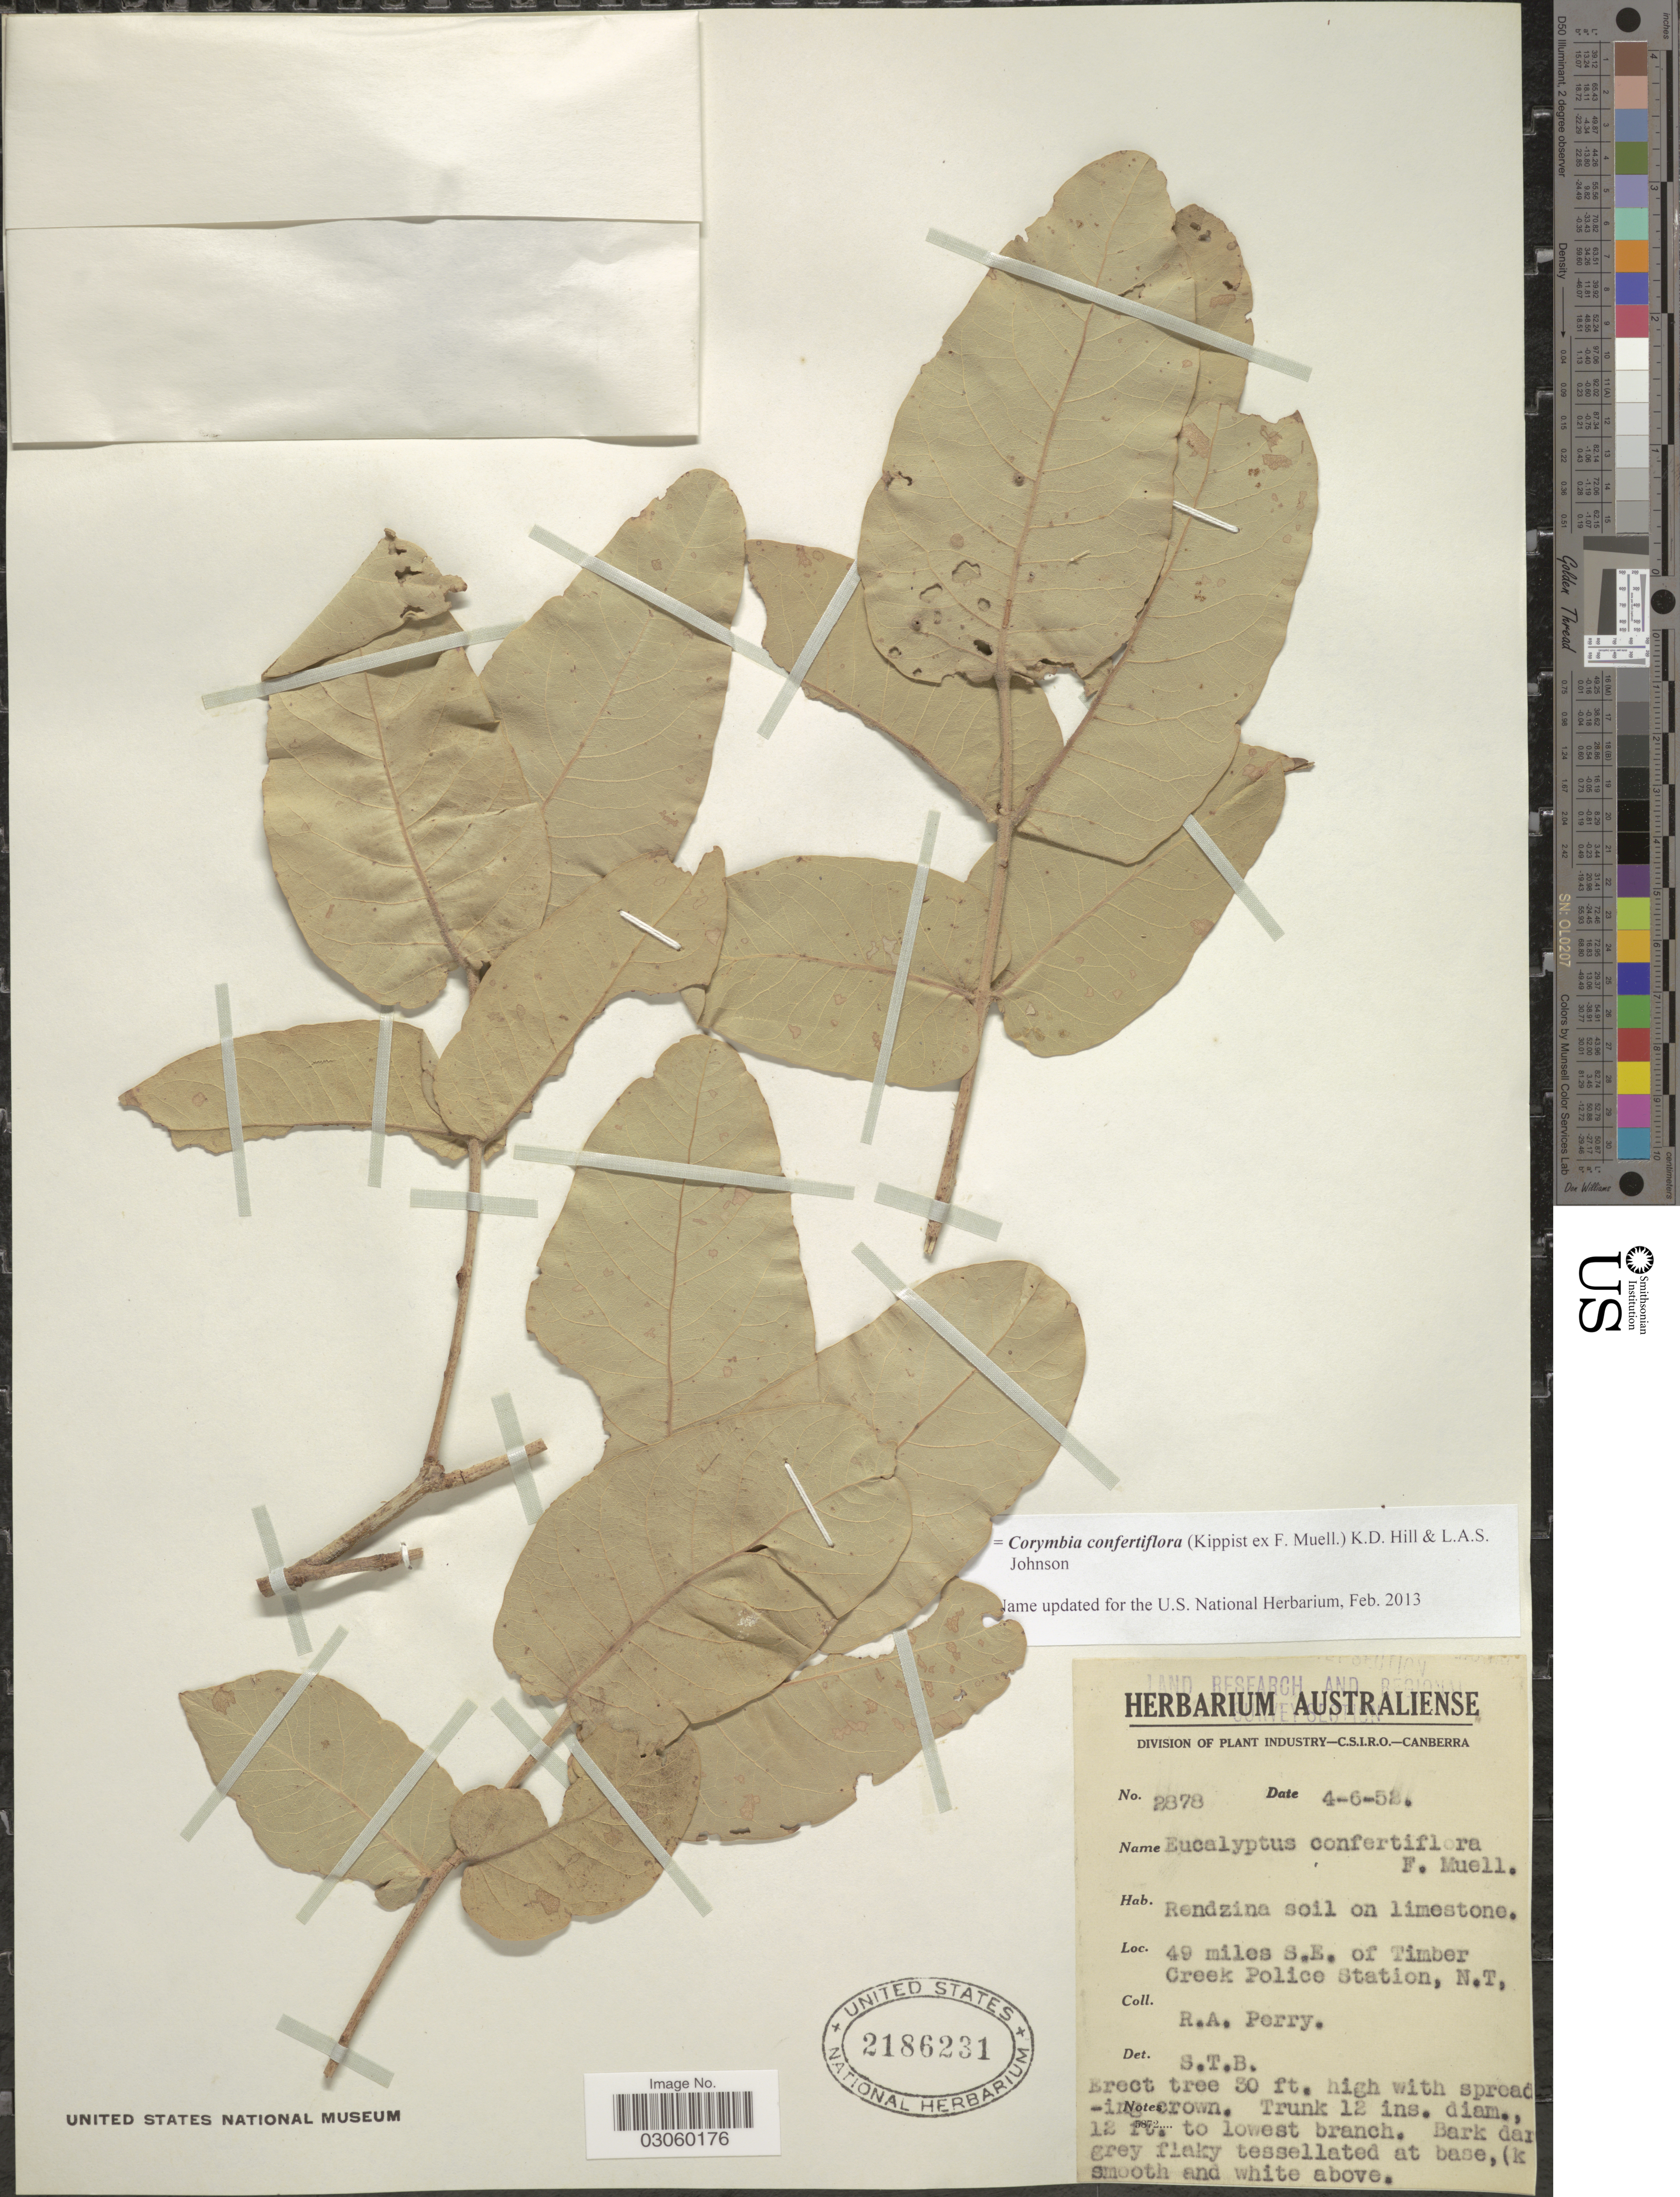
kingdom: Plantae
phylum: Tracheophyta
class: Magnoliopsida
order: Myrtales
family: Myrtaceae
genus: Corymbia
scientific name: Corymbia confertiflora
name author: (F. Muell. ex Kippist) K.D. Hill & L.A.S. Johnson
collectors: Perry, R. A.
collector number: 2878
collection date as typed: Transcribed d/m/y: 4/6/52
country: Australia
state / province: Northern Territory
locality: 49 miles S.E. of Timber Creek Police Station, N.T.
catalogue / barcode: US 2186231